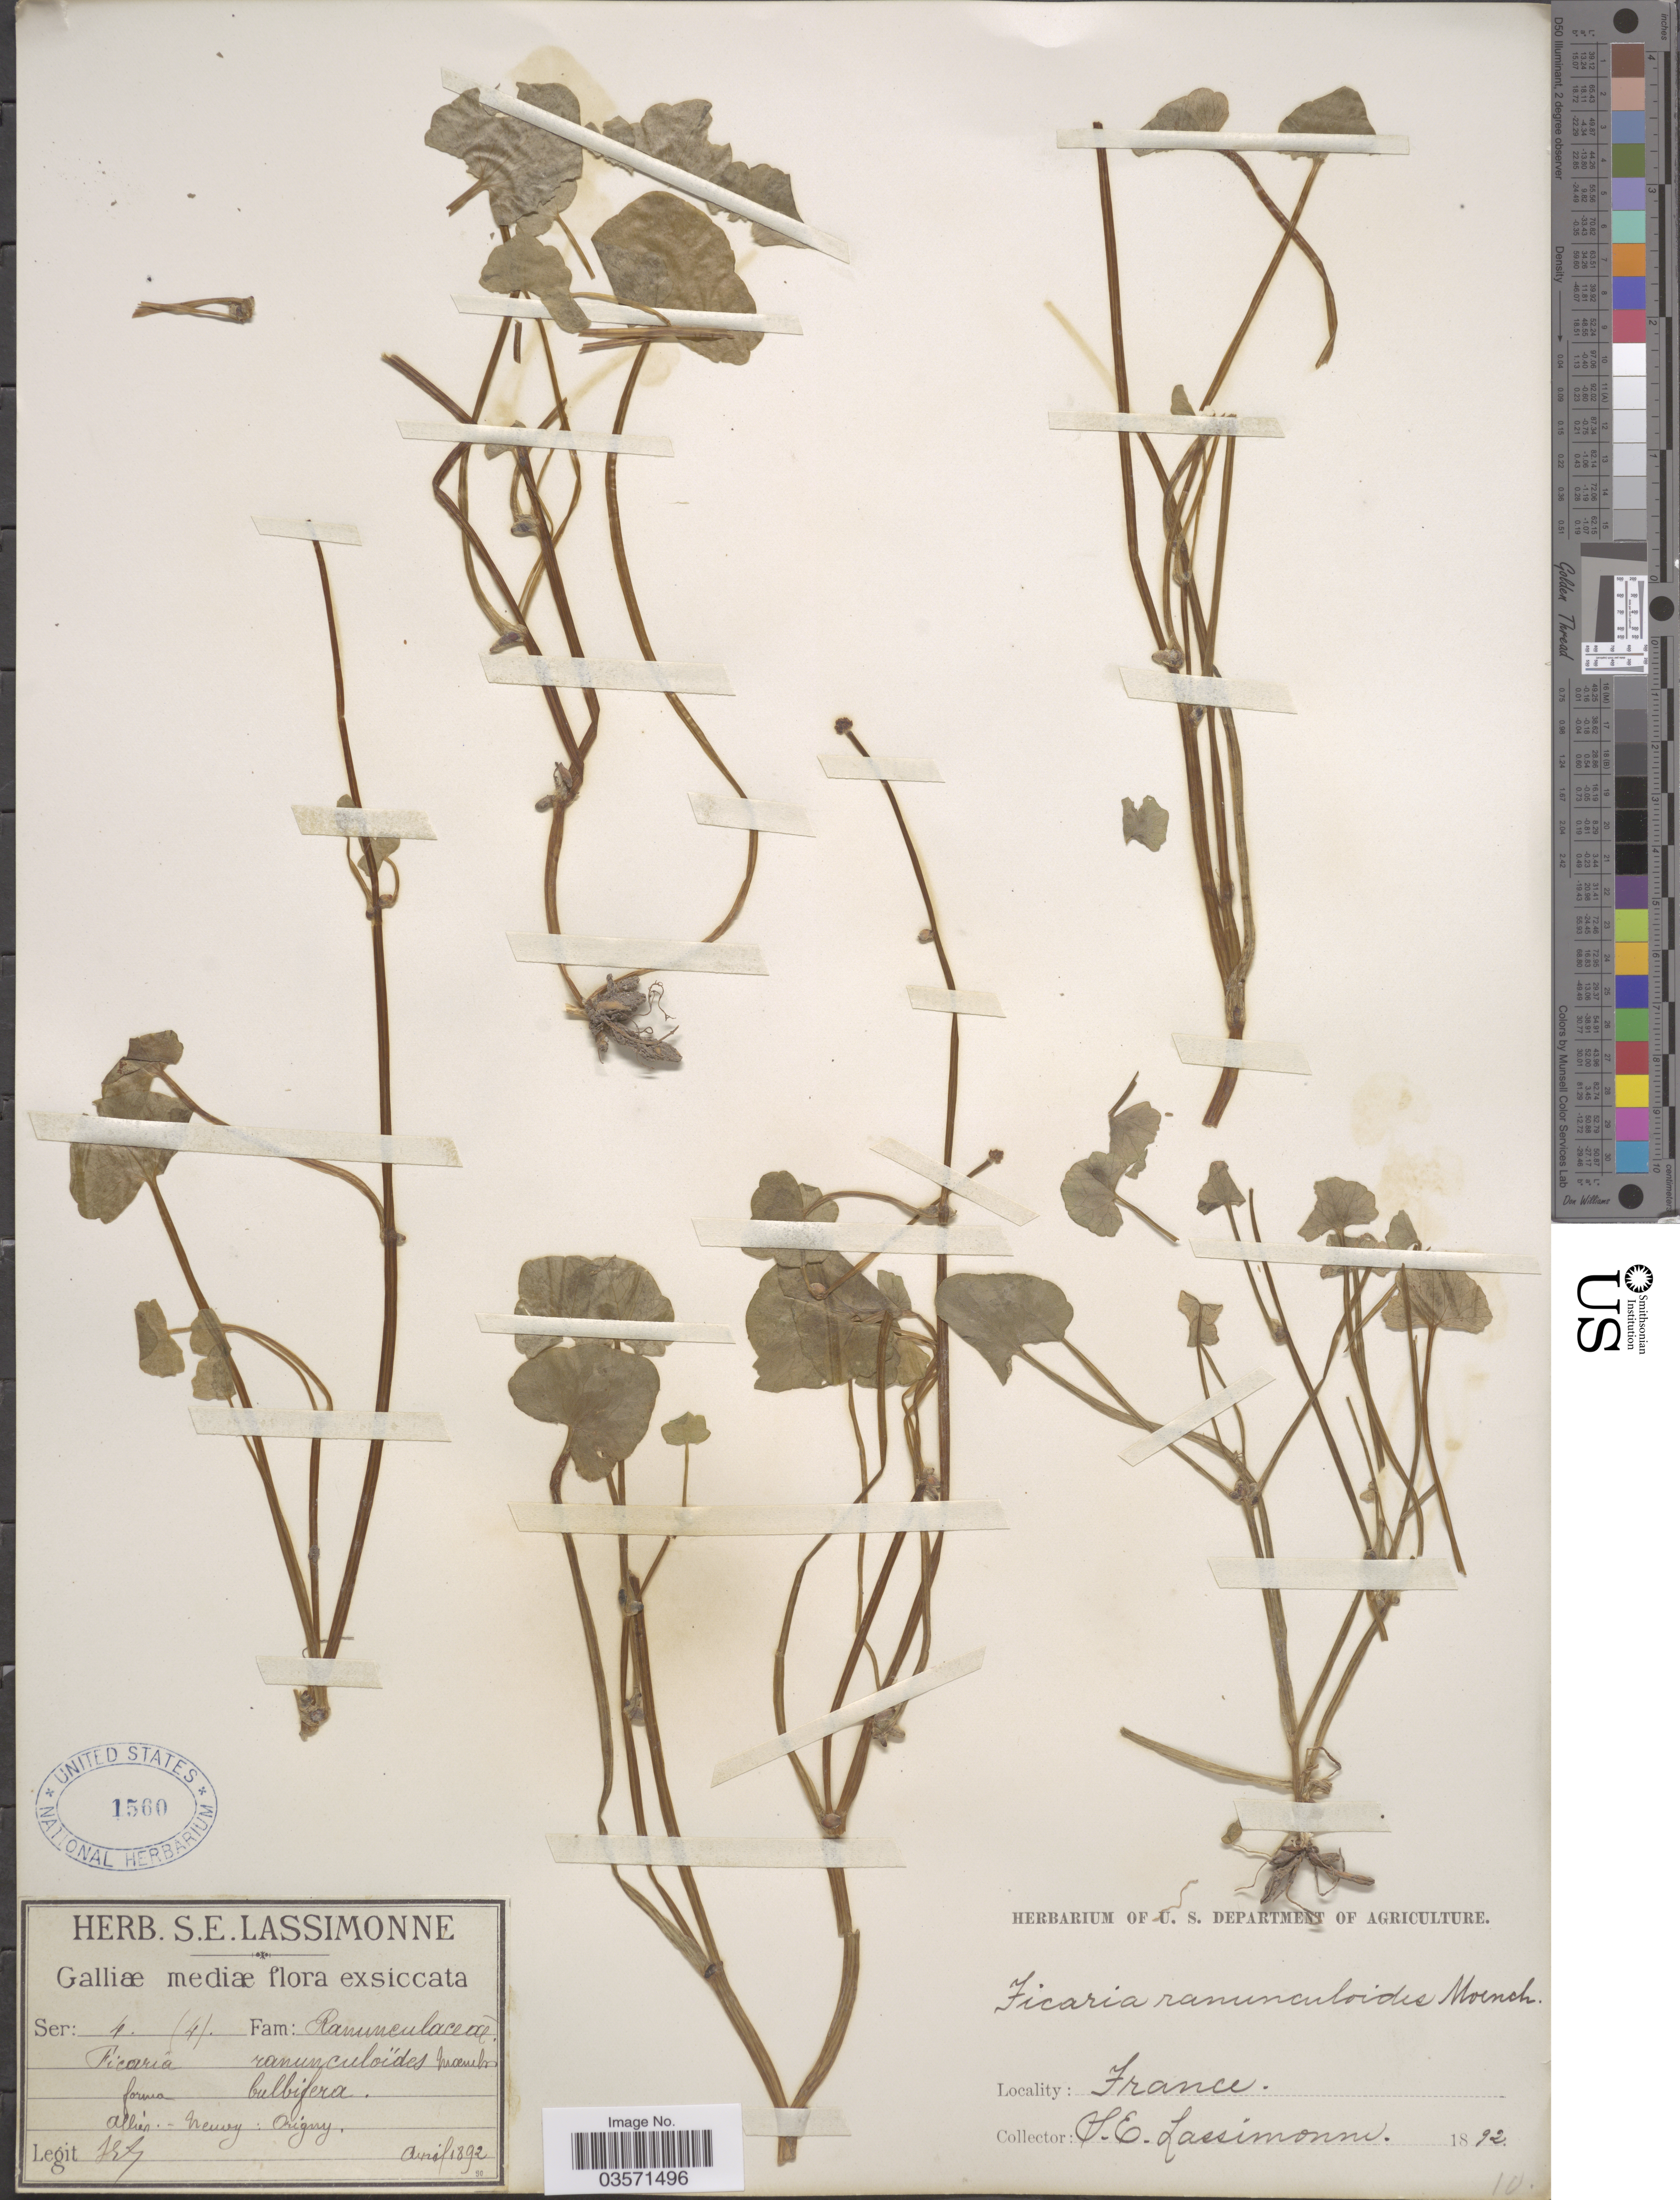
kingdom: Plantae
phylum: Tracheophyta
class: Magnoliopsida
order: Ranunculales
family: Ranunculaceae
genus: Ficaria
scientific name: Ficaria verna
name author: Huds.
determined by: Strong, M. T., (US), Smithsonian Institution - National Museum of Natural History (UNITED STATES)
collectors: S. Lassimonne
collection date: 1892-04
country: France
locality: Galliæ mediæ. Allier - Neuvy; Origny.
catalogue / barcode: US 1560